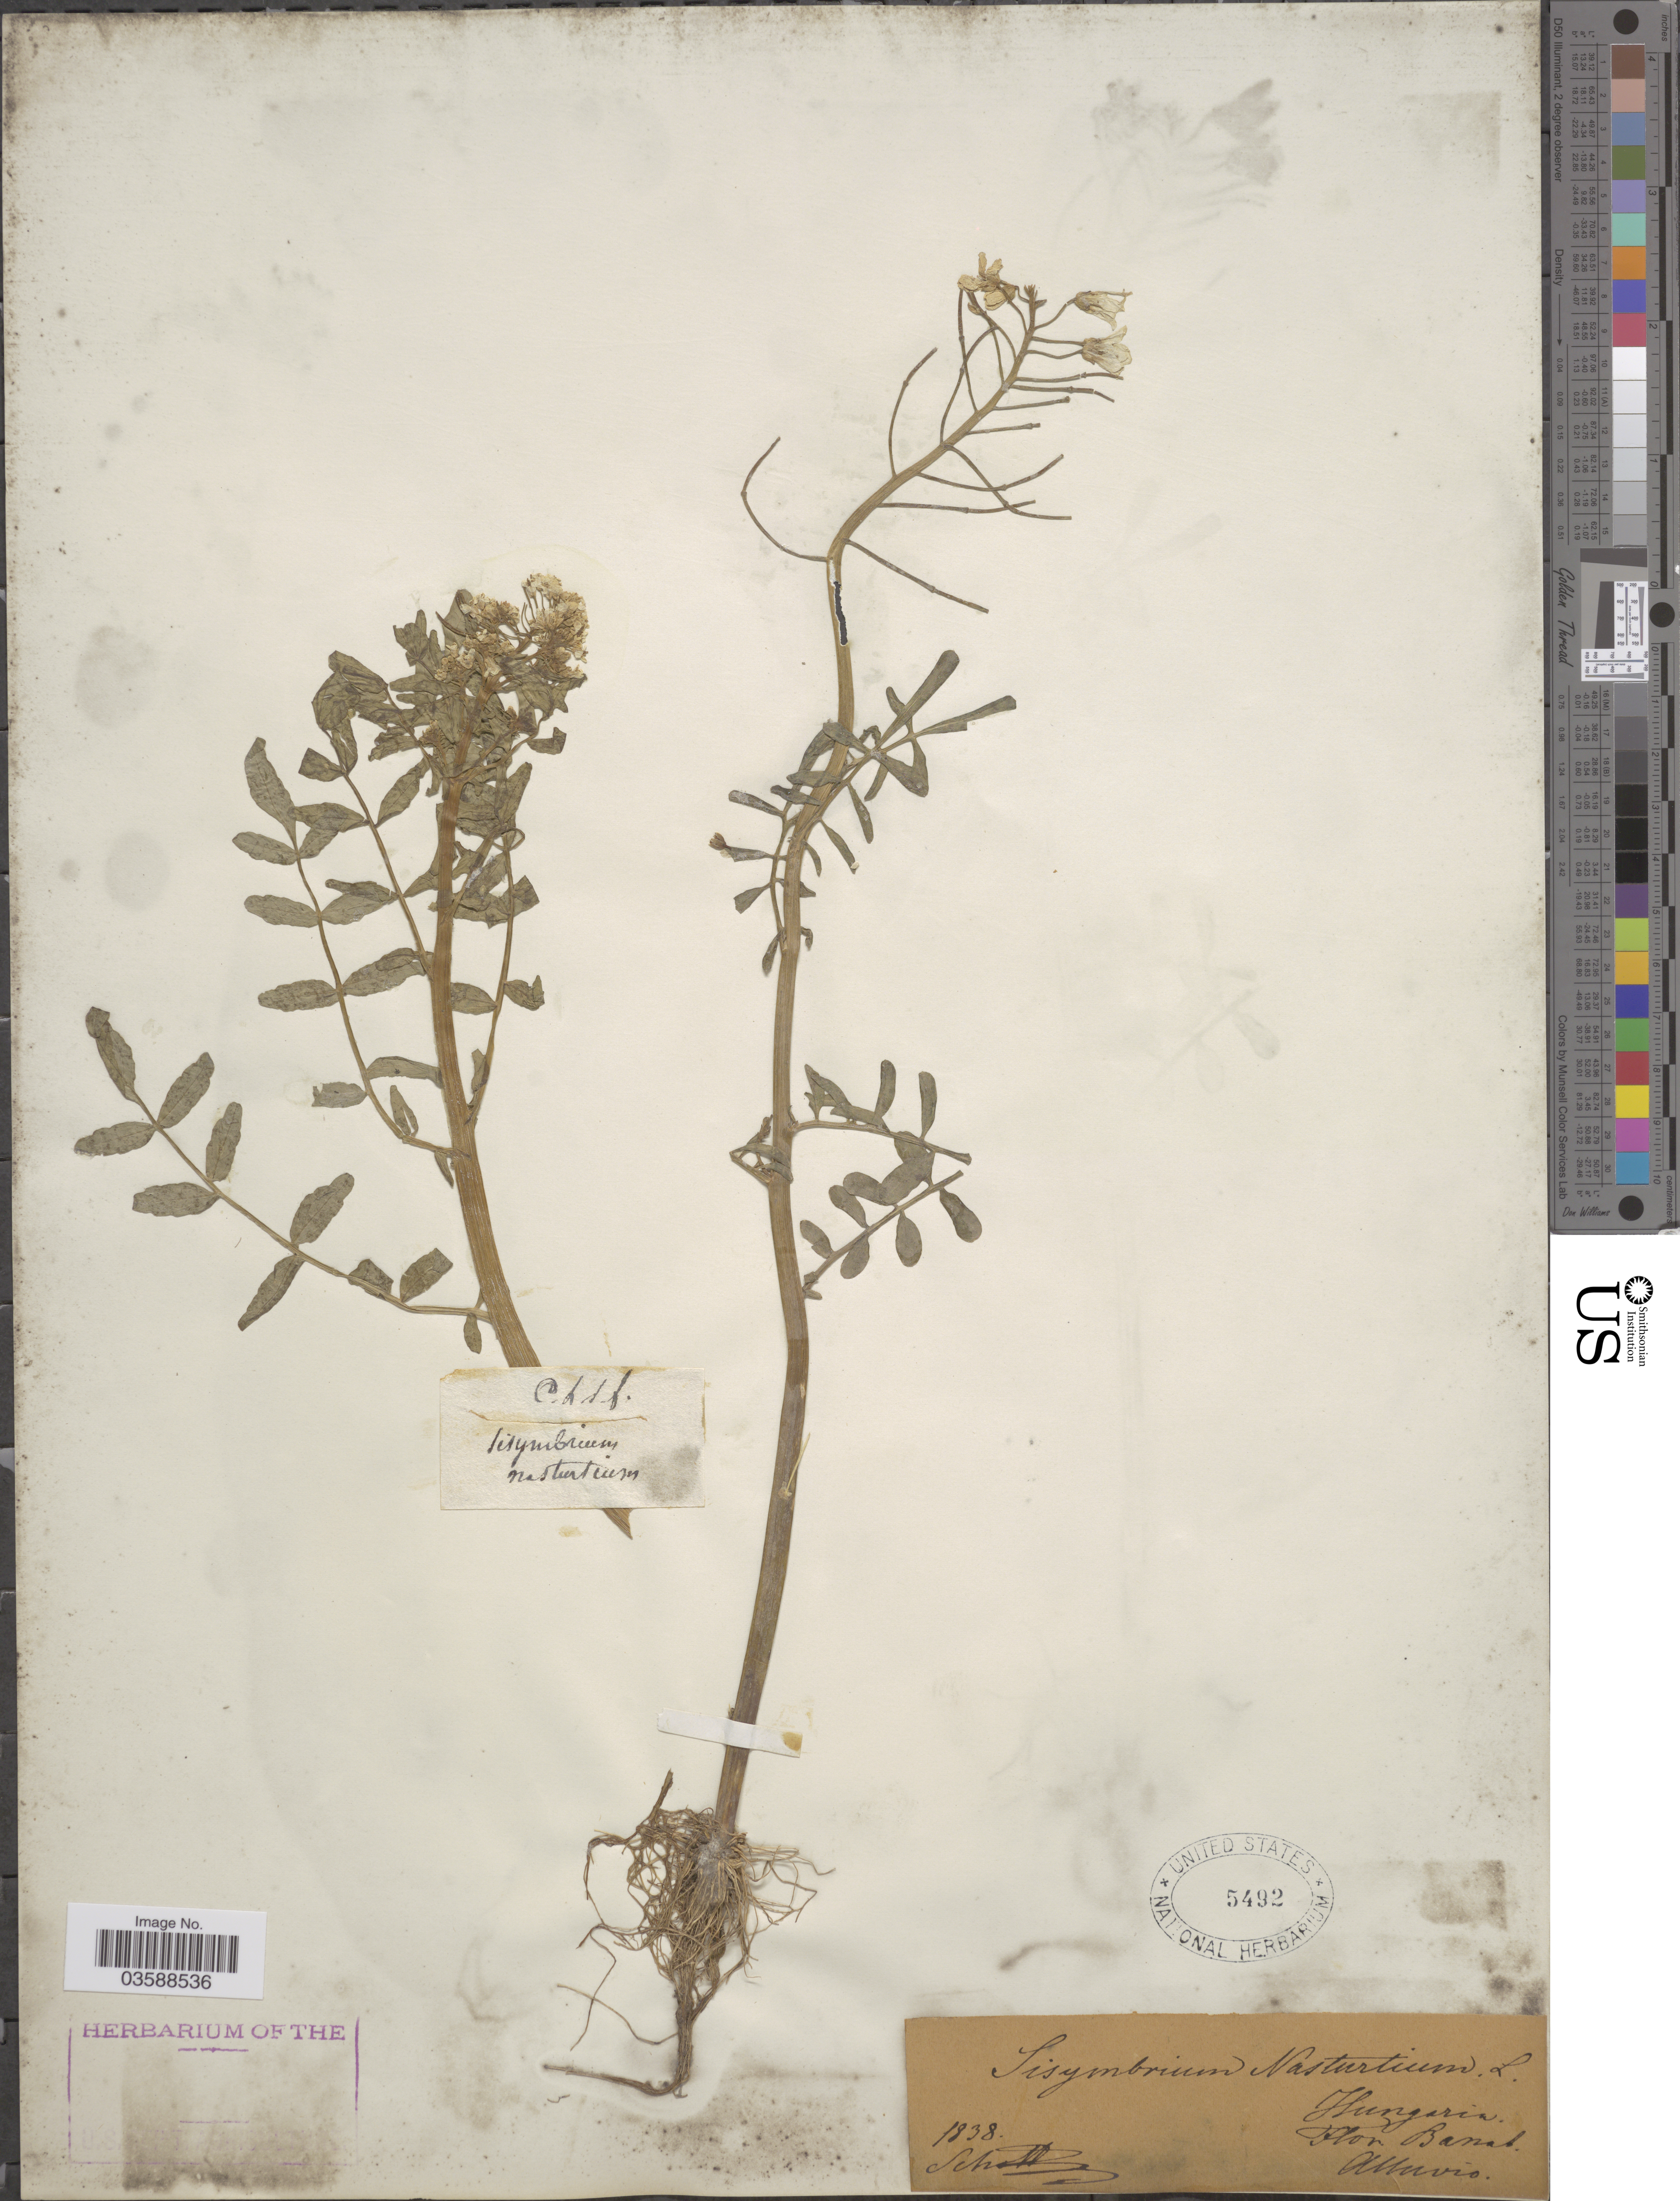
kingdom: Plantae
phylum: Tracheophyta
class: Magnoliopsida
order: Brassicales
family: Brassicaceae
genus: Nasturtium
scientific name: Nasturtium officinale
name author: R. Br.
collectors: -. Schottz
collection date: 1838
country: Hungary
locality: Banat. Alluvis.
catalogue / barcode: US 5492